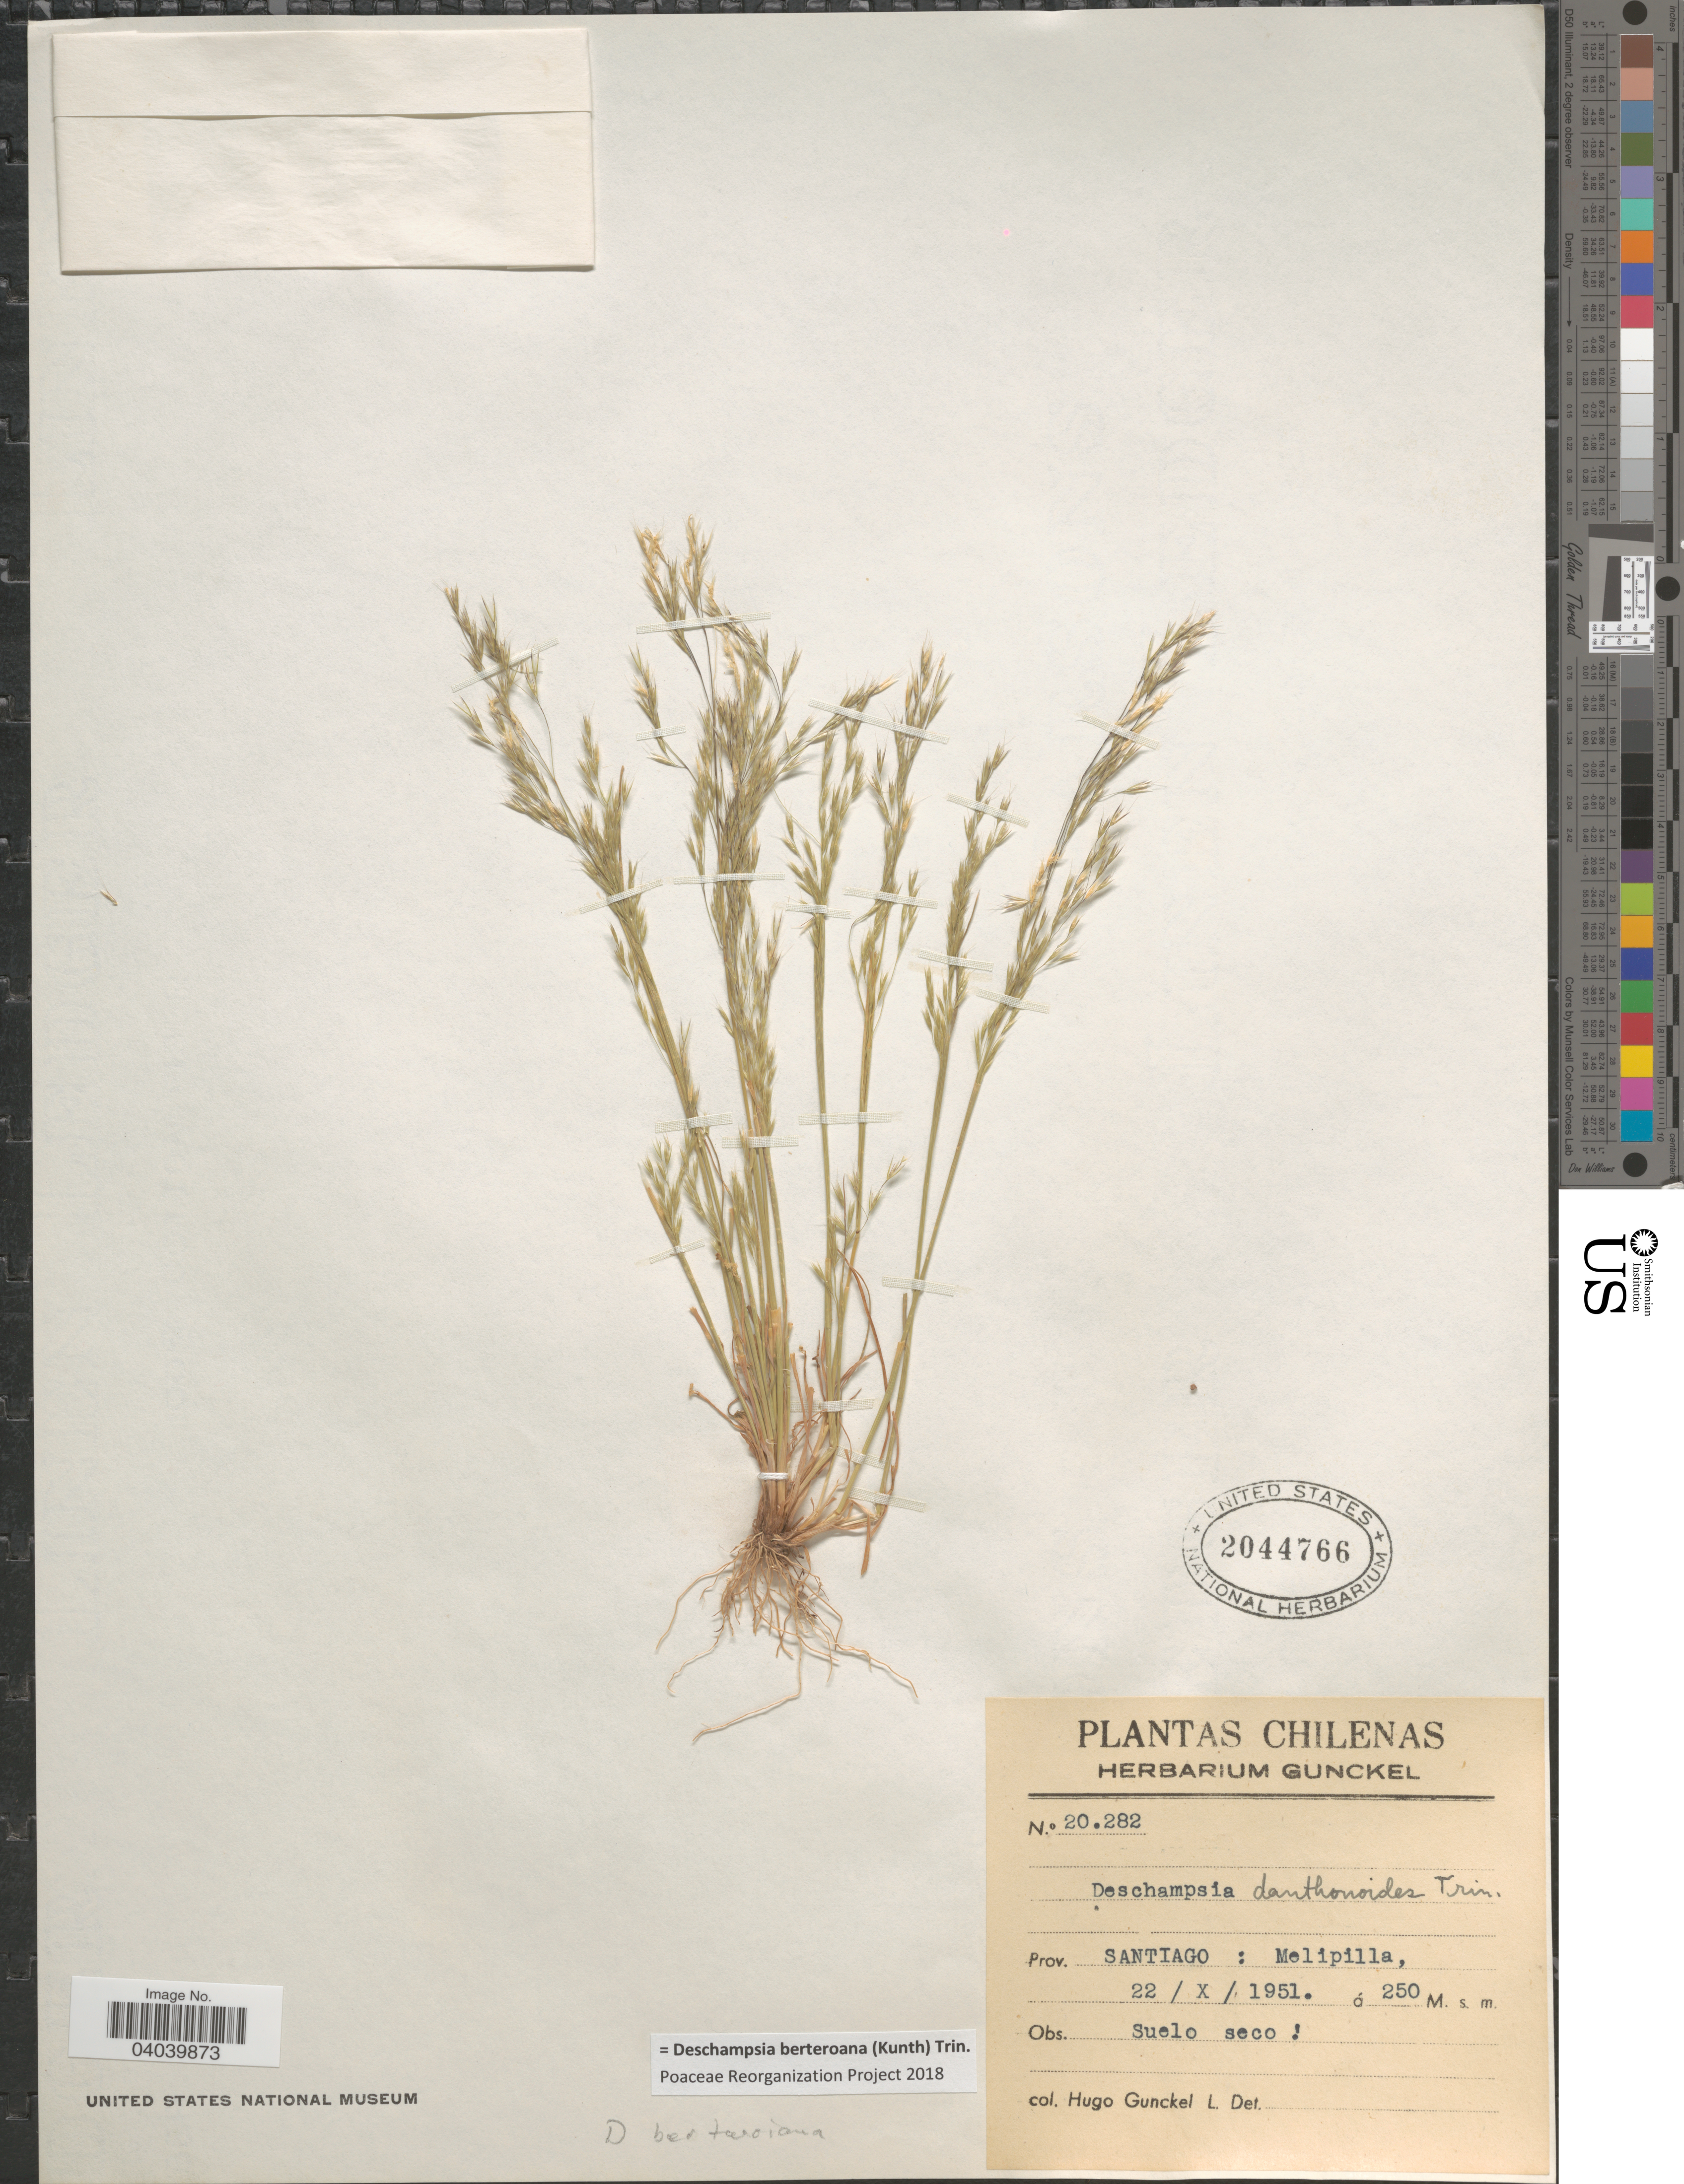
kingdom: Plantae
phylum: Tracheophyta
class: Liliopsida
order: Poales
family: Poaceae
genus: Deschampsia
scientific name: Deschampsia berteroana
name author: (Kunth) Trin.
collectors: H. Gunckel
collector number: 20282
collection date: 1951-10-22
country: Chile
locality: Prov. Santiago: Melipilla.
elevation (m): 250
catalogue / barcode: US 2044766